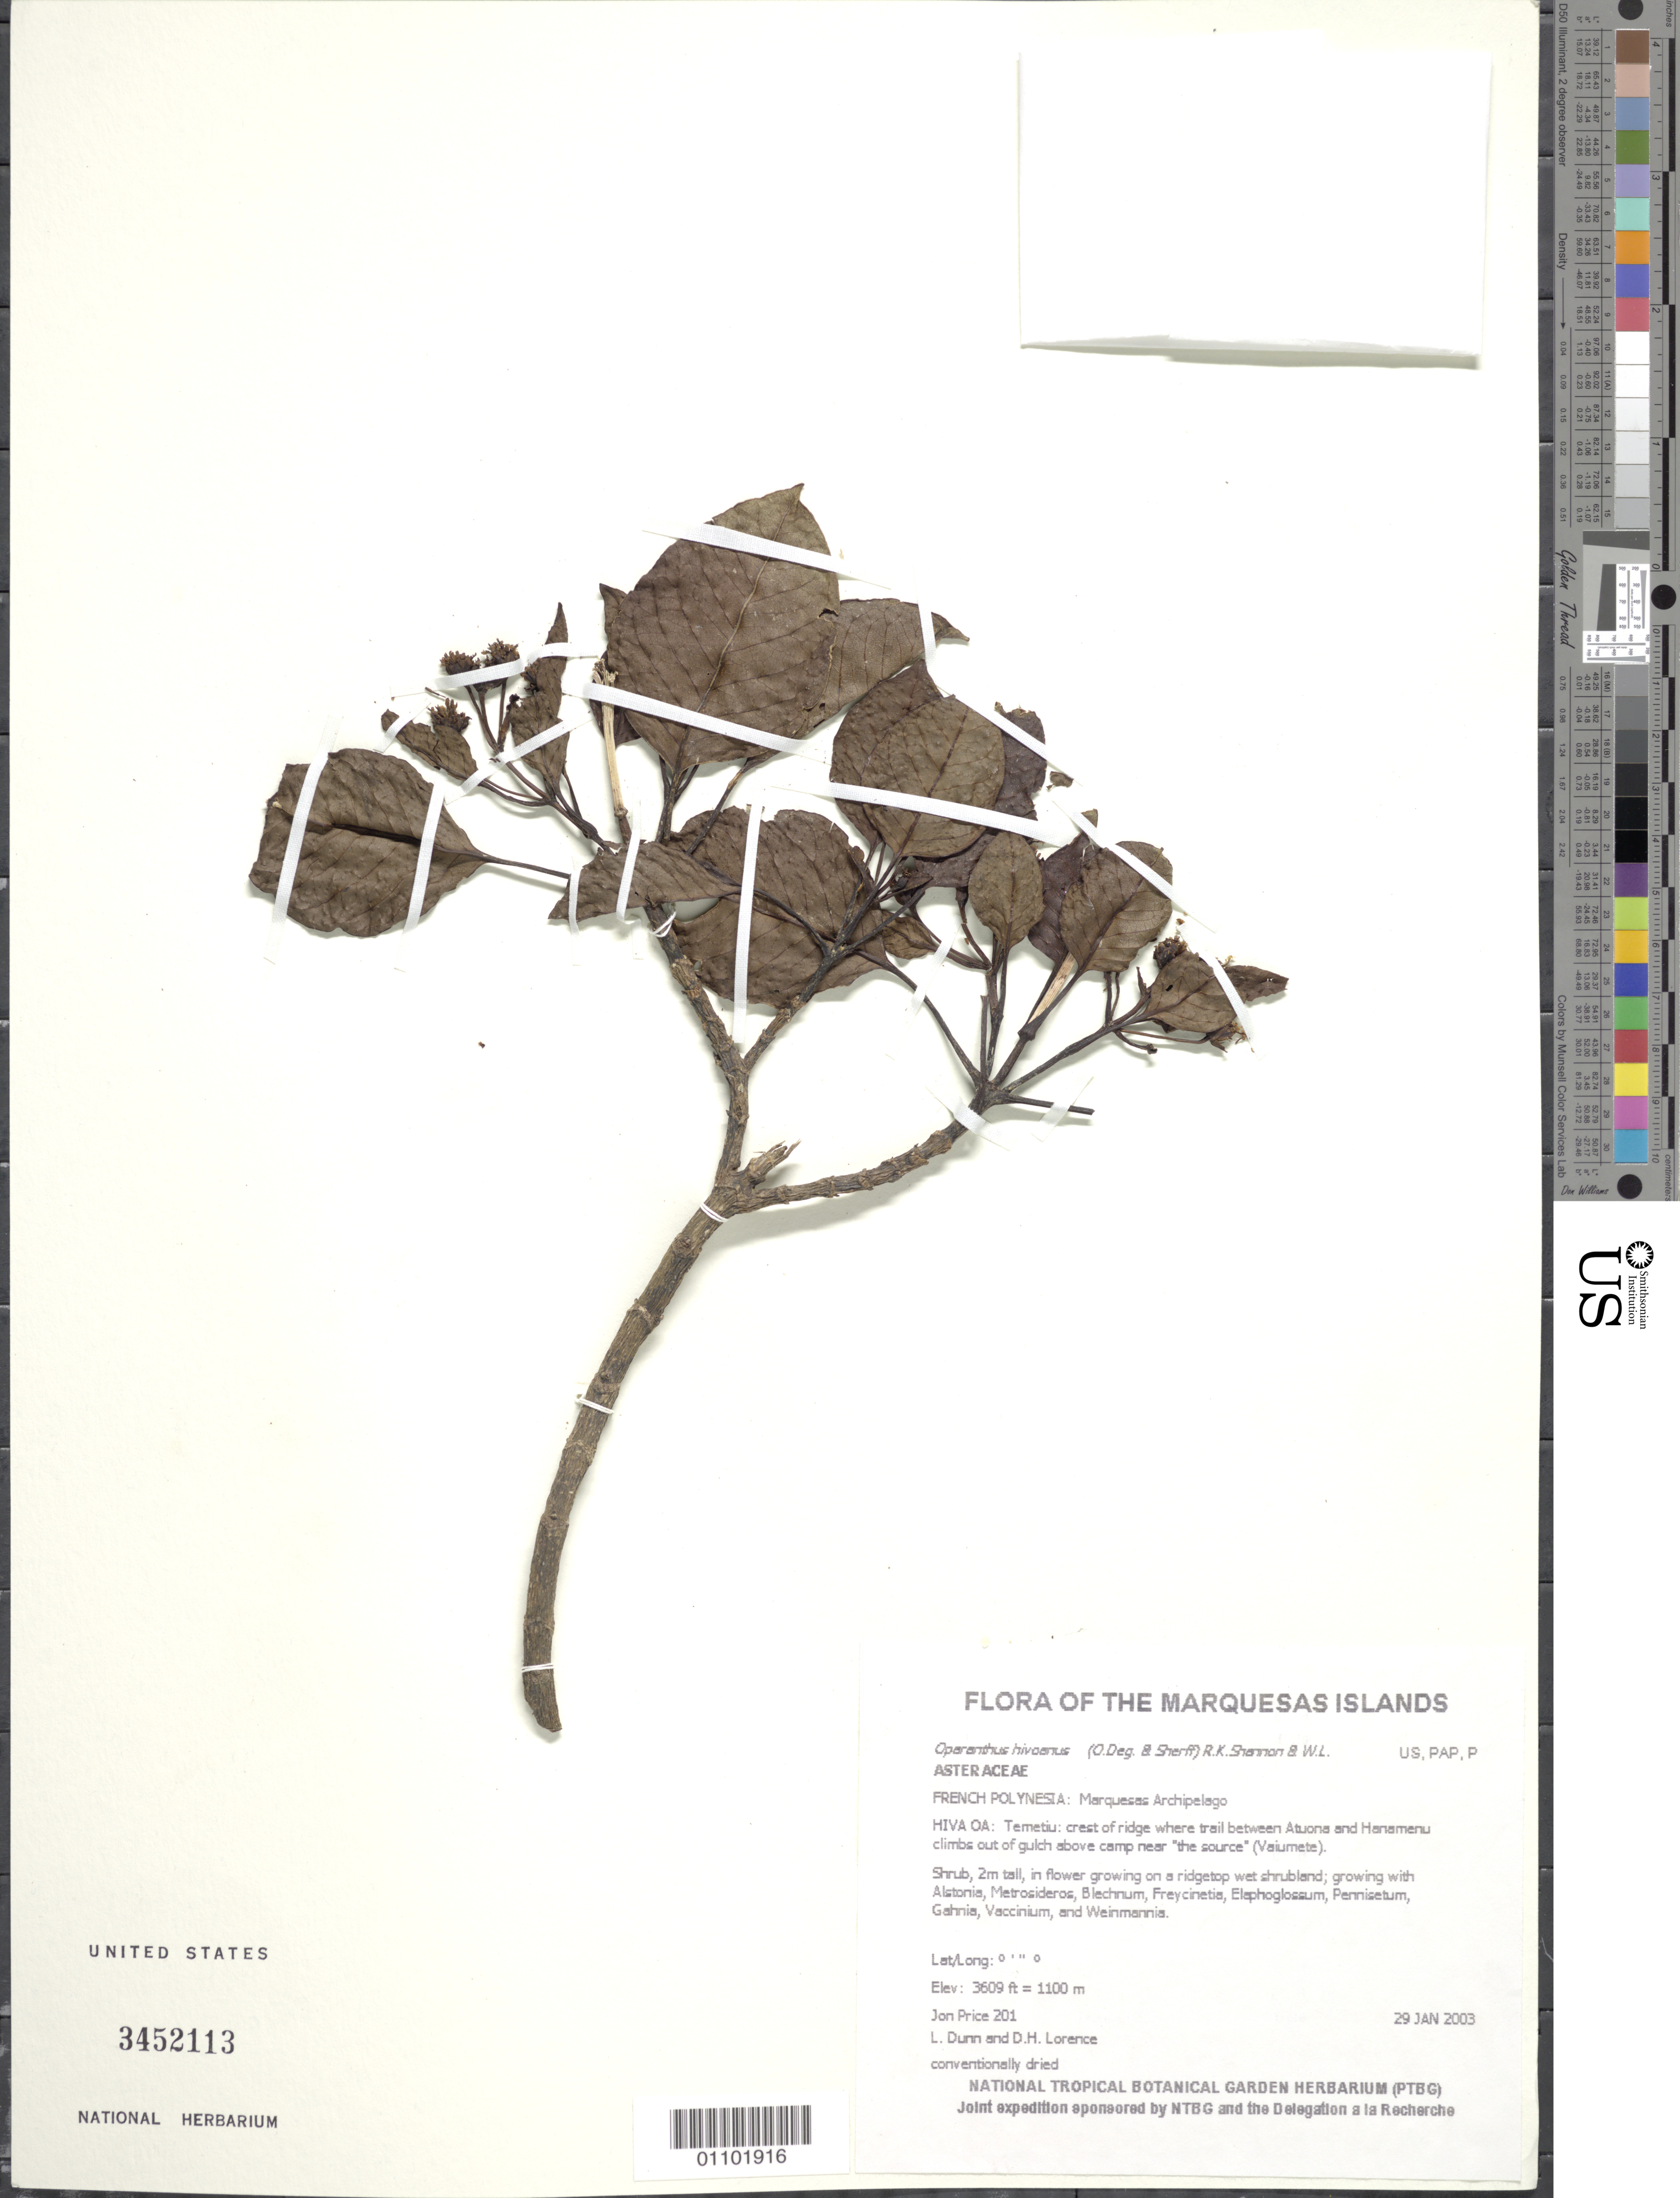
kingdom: Plantae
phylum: Tracheophyta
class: Magnoliopsida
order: Asterales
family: Asteraceae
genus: Oparanthus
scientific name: Oparanthus hivoanus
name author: (Deg. & Sherff) R.K. Shannon & W.L. Wagner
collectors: J. Price, L. Dunn & D. Lorence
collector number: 201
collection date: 2003-01-29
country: French Polynesia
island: Hiva Oa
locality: Crest of ridge where trail between Atuona and Hanamenu climbs out of gulch above camp near "the source" (Vaiumete)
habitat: Ridgetop wet shrubland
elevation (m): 1100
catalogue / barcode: US 3452113